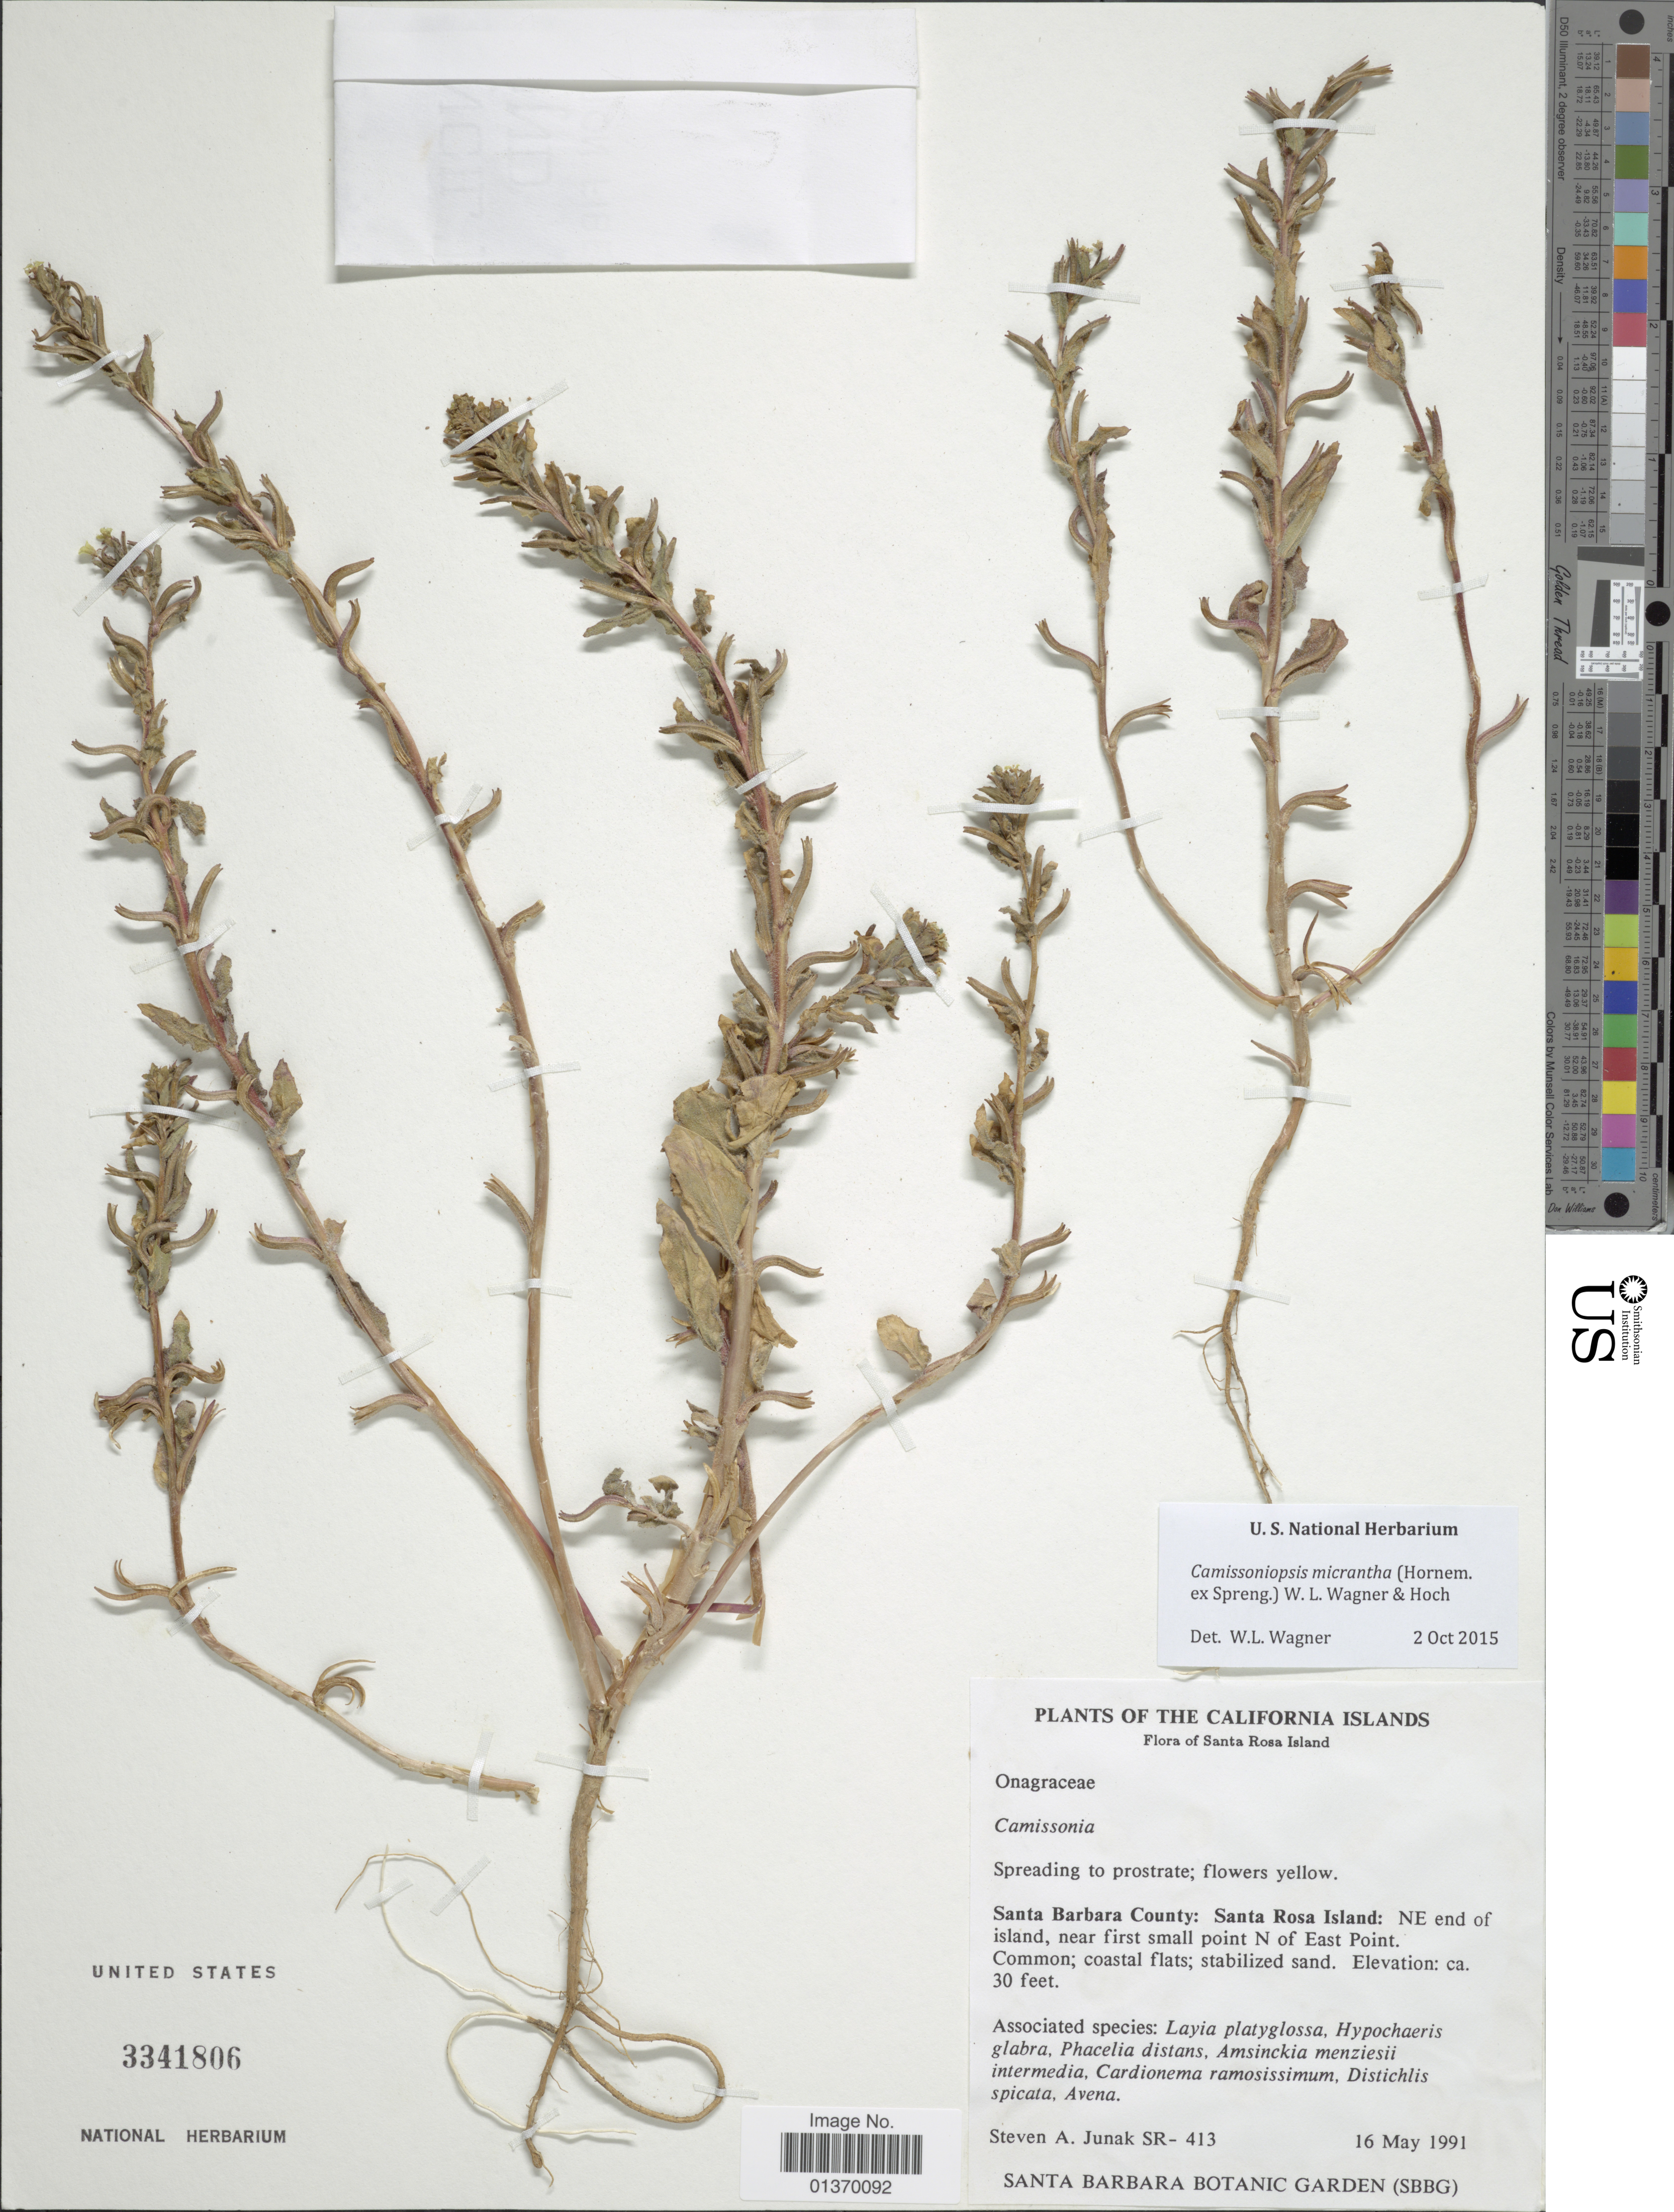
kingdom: Plantae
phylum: Tracheophyta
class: Magnoliopsida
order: Myrtales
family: Onagraceae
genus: Camissoniopsis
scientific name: Camissoniopsis micrantha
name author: (Hornem. ex Spreng.) W.L. Wagner & Hoch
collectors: S. Junak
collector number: SR-413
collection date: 1991-05-16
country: United States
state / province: California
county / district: Santa Barbara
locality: The Californis Islands, Santa Rosa Island, Santa Barbara County: Santa Rosa Island: NE end of island, near first small point N of East Point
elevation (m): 9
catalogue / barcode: US 3341806